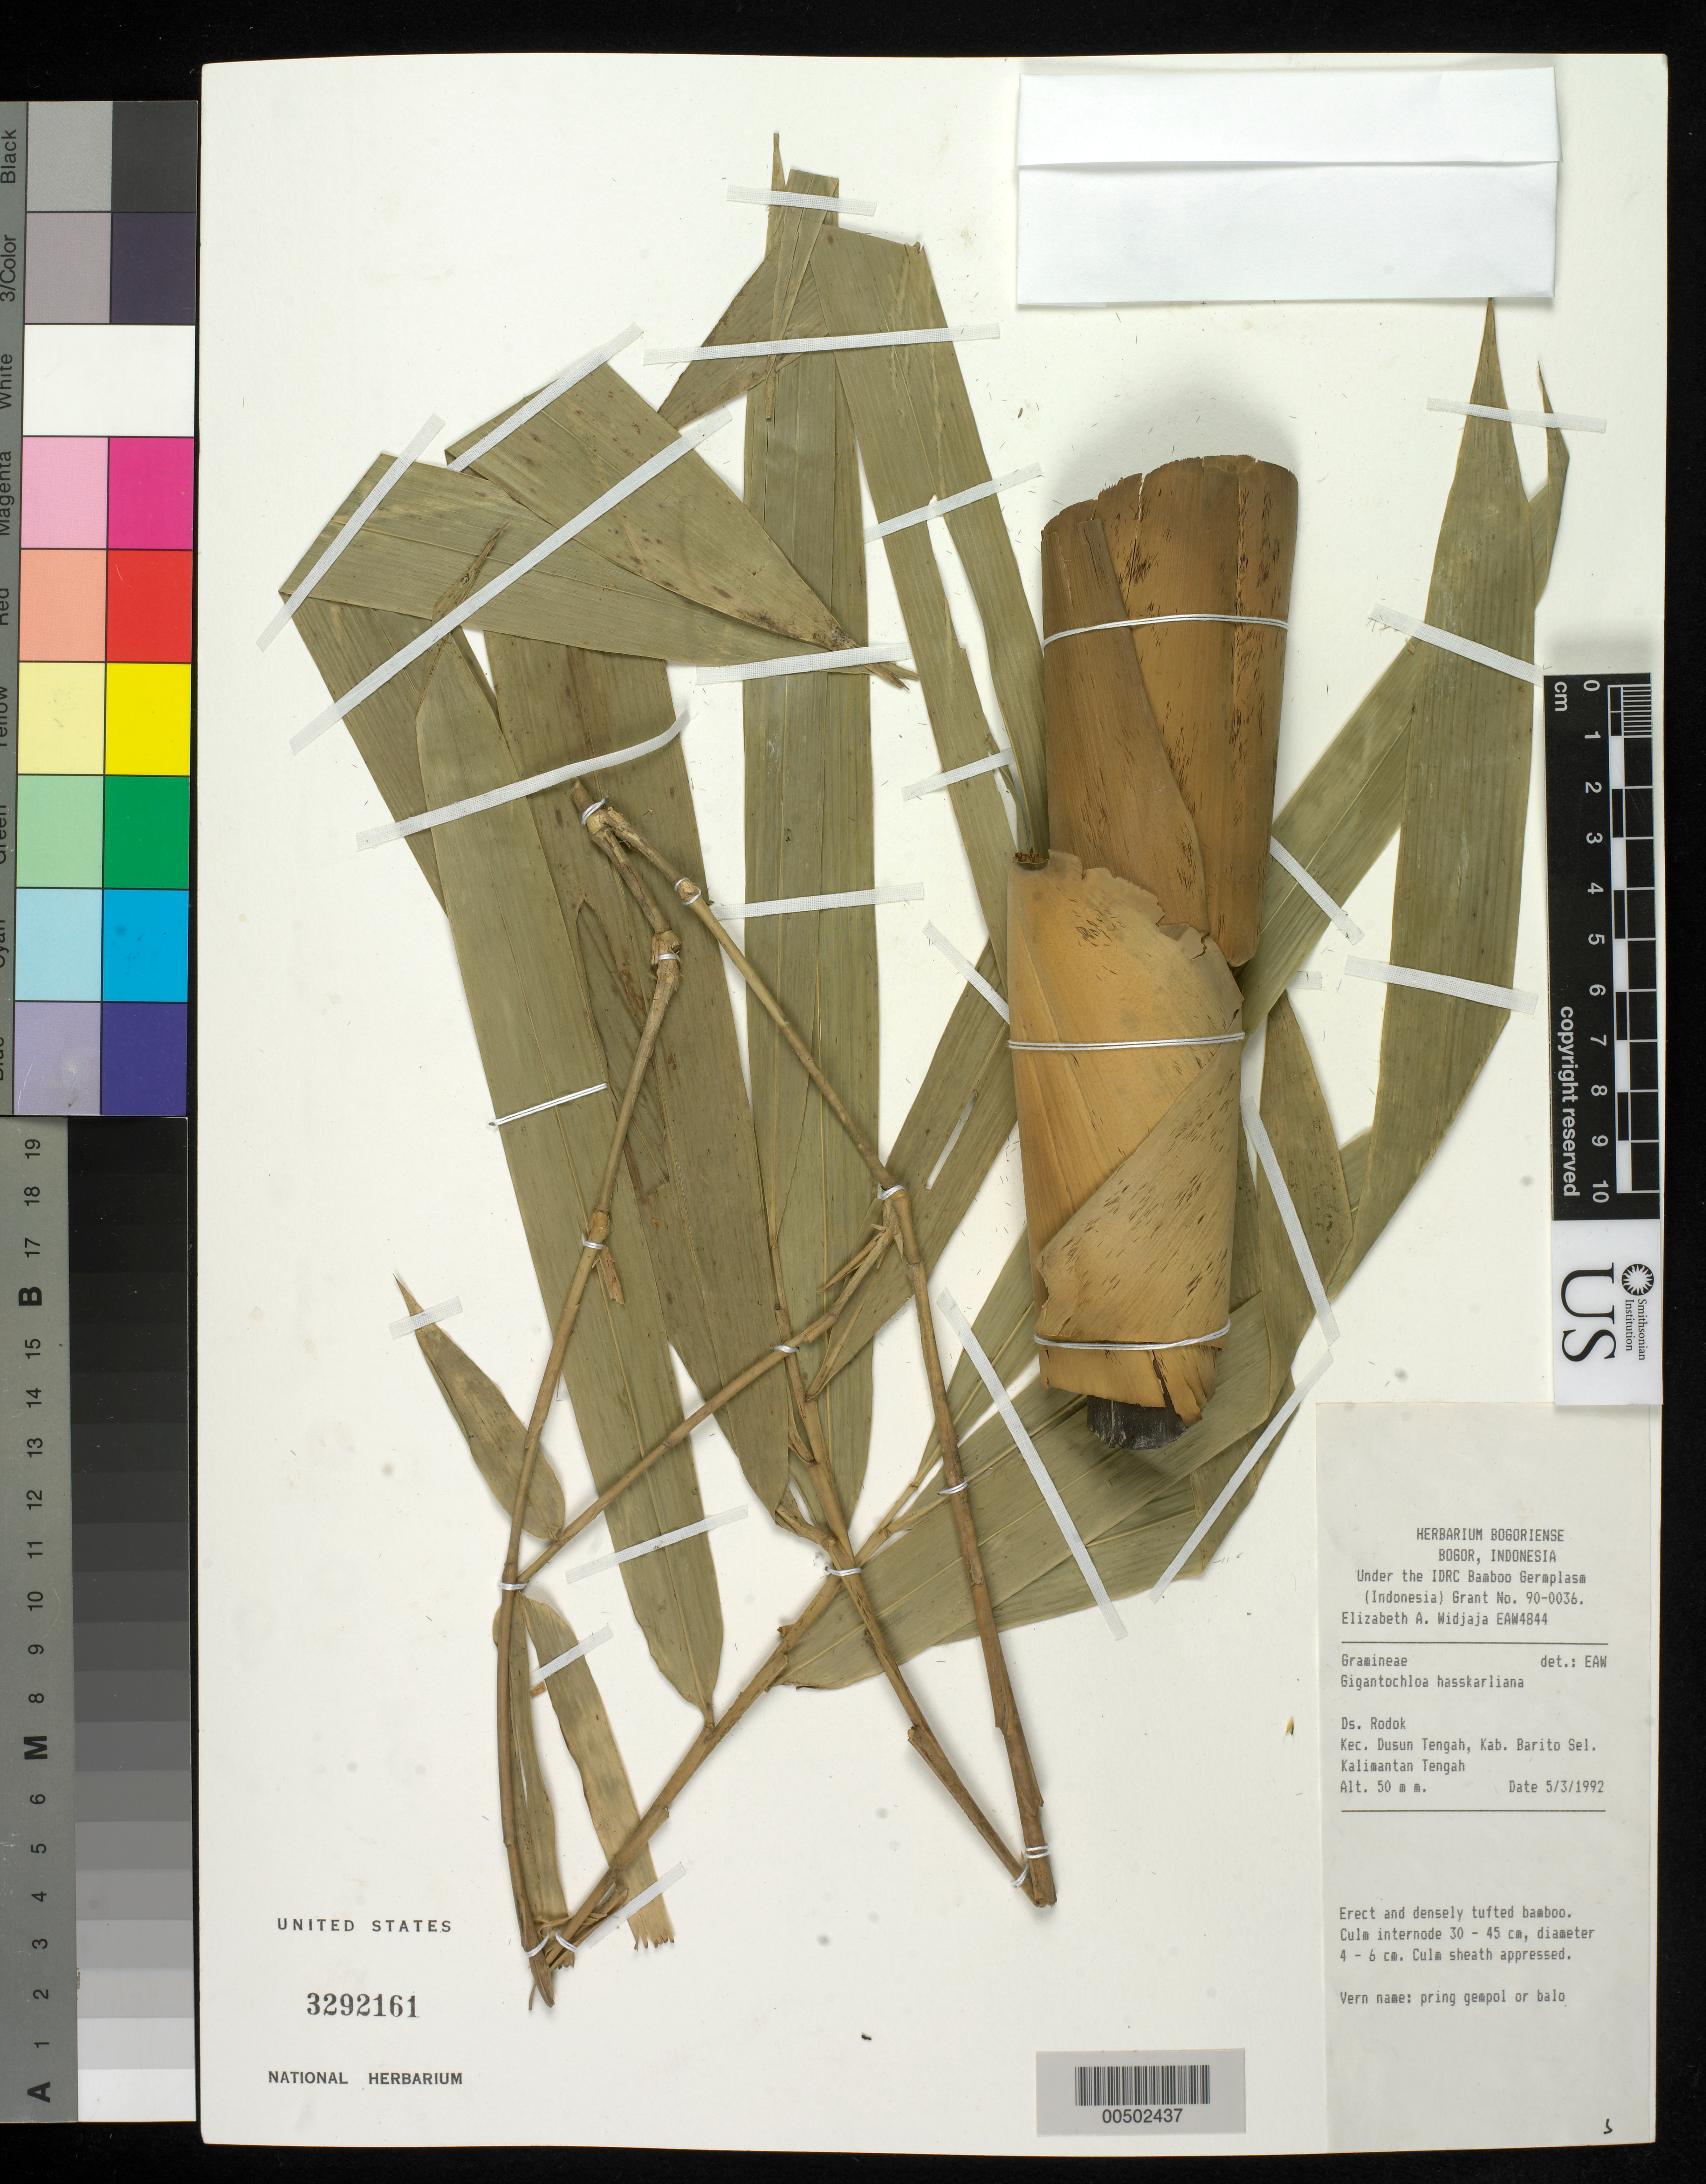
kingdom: Plantae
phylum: Tracheophyta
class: Liliopsida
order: Poales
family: Poaceae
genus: Gigantochloa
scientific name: Gigantochloa hasskarliana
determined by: Widjaja, E. A.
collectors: E. A. Widjaja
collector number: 4844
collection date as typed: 05 Mar 1992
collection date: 1992-03-05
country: Indonesia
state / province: Kalimantan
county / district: Kalimantan Tengah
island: Borneo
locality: Ds. Rodok, Kec. Dusun Tengah, Kab. Barito Sel.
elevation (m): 50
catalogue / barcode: US 3292161